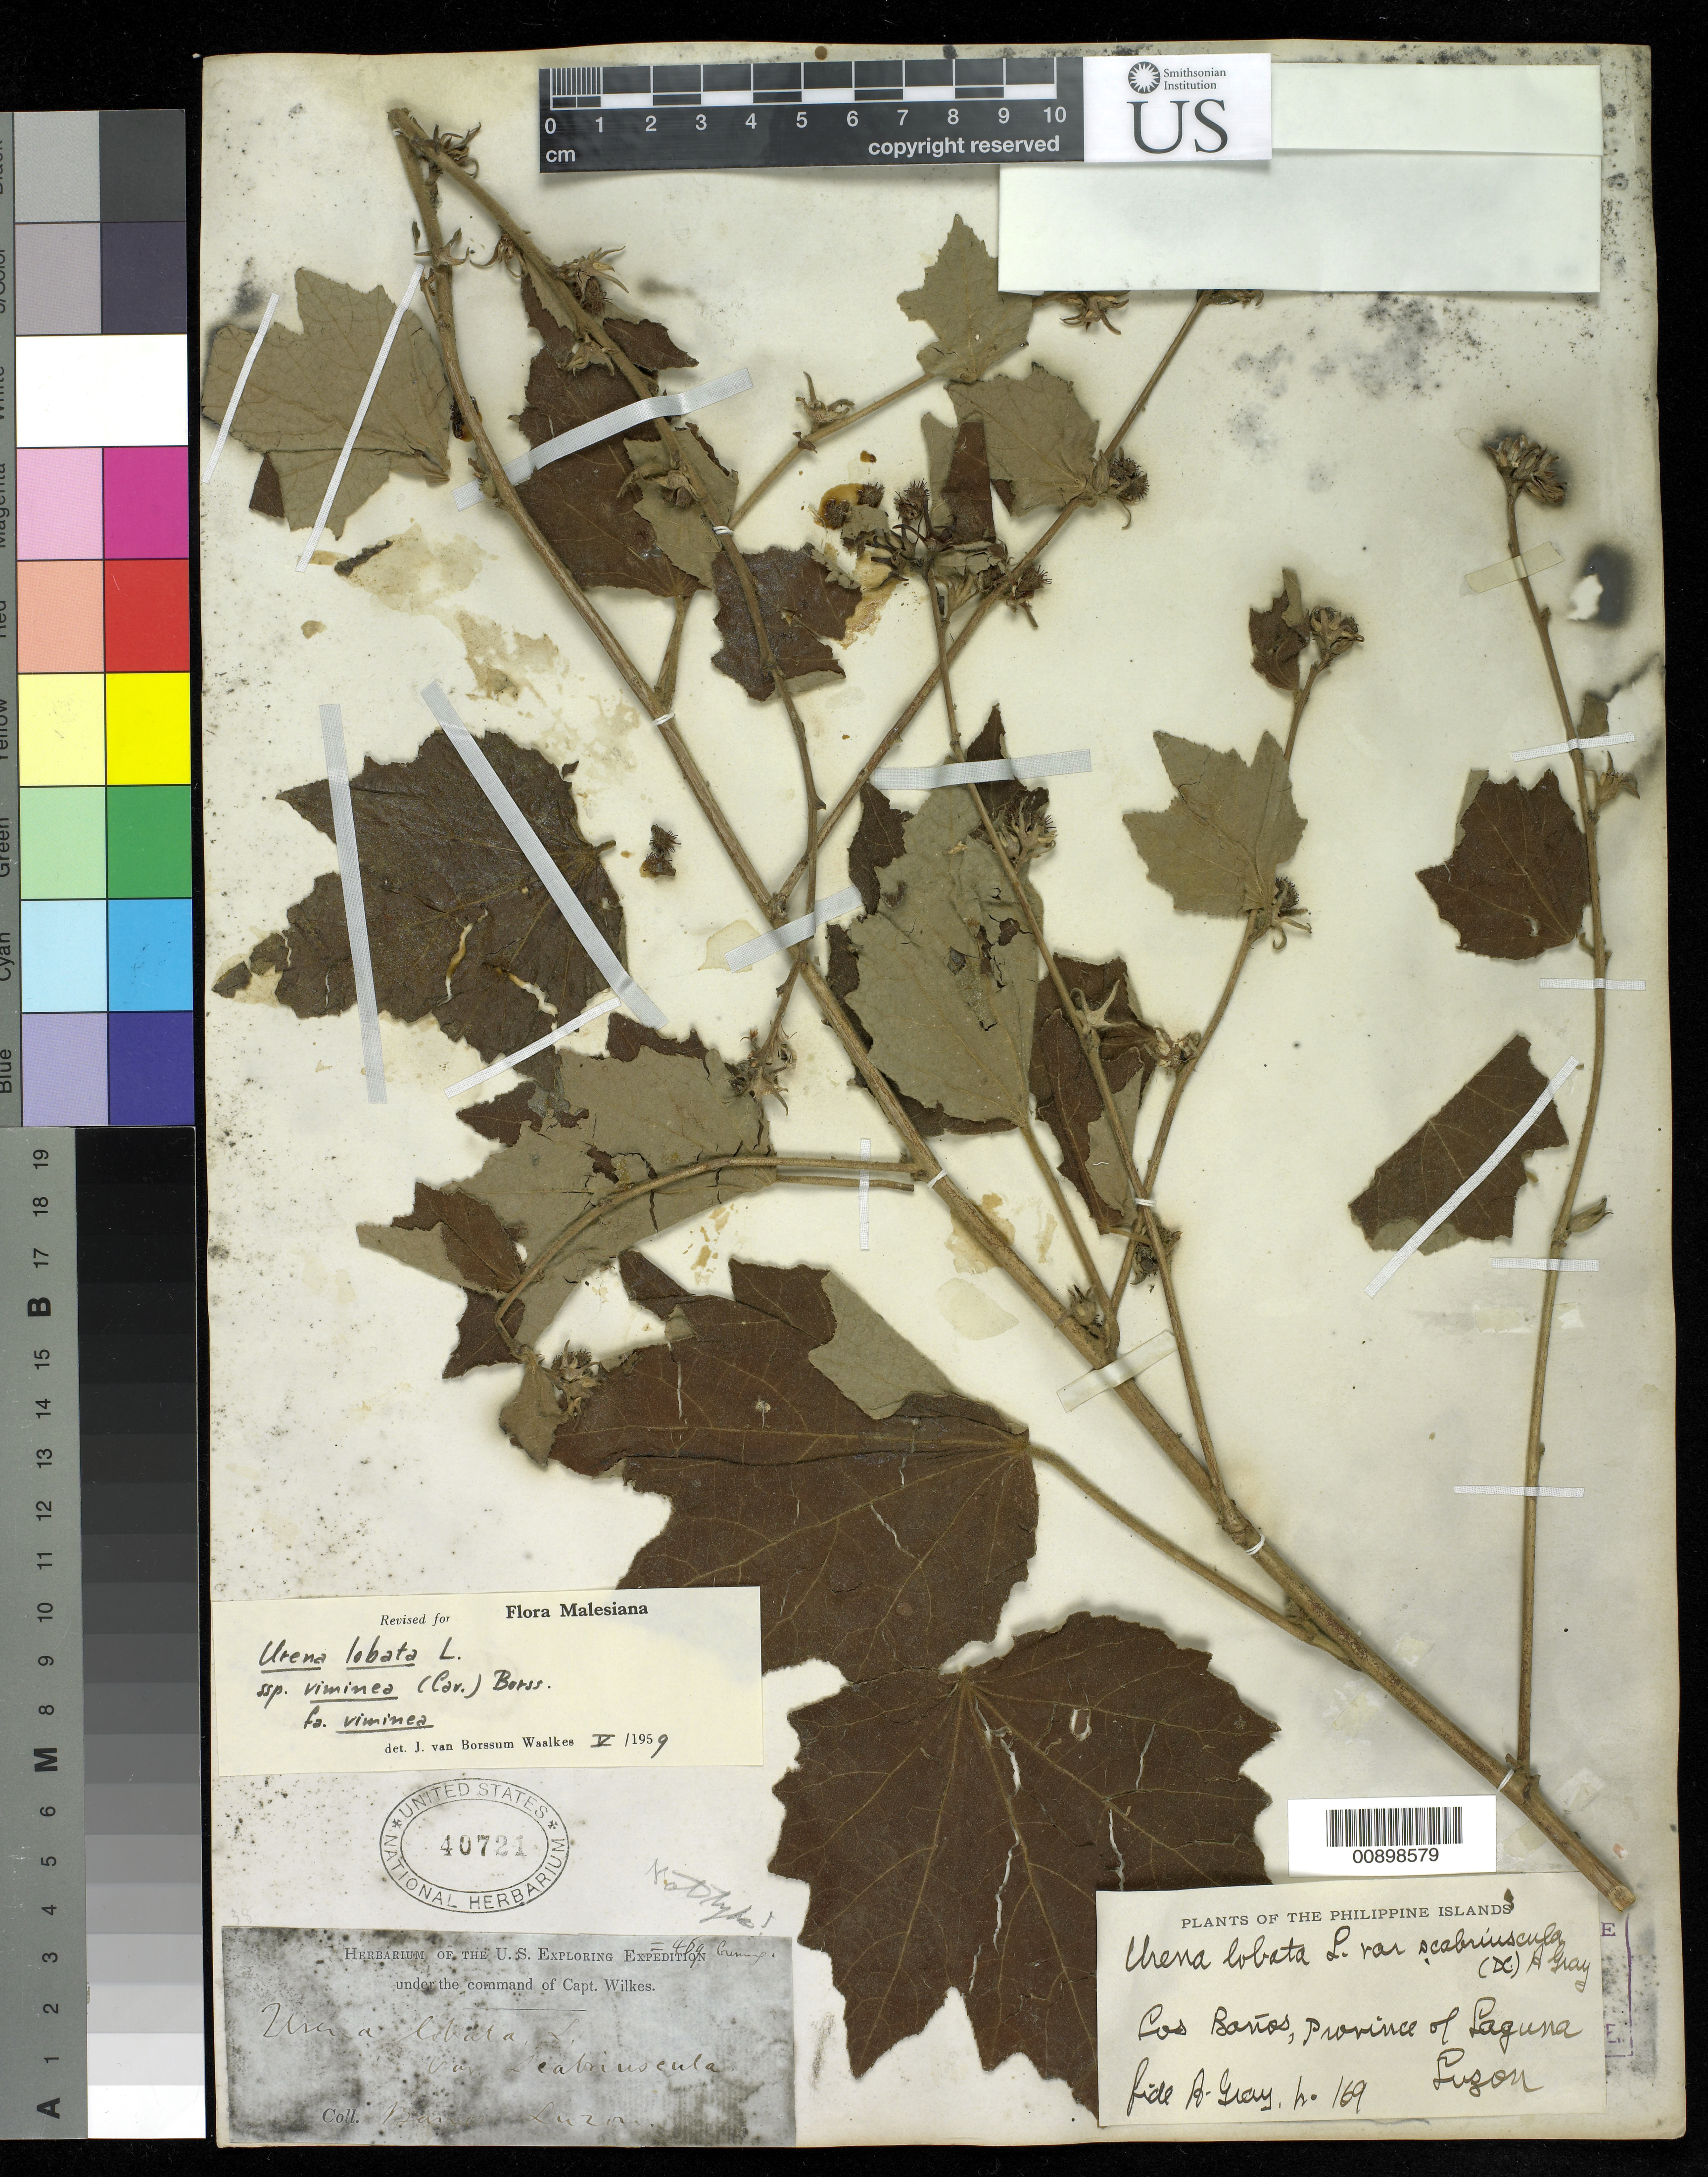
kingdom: Plantae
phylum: Tracheophyta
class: Magnoliopsida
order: Malvales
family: Malvaceae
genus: Urena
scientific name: Urena lobata var. scabriuscula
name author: (DC.) Walp.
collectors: Wilkes Explor. Exped.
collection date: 1838/1842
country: Philippines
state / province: Calabarzon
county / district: Laguna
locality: Los Banos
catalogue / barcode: US 40721